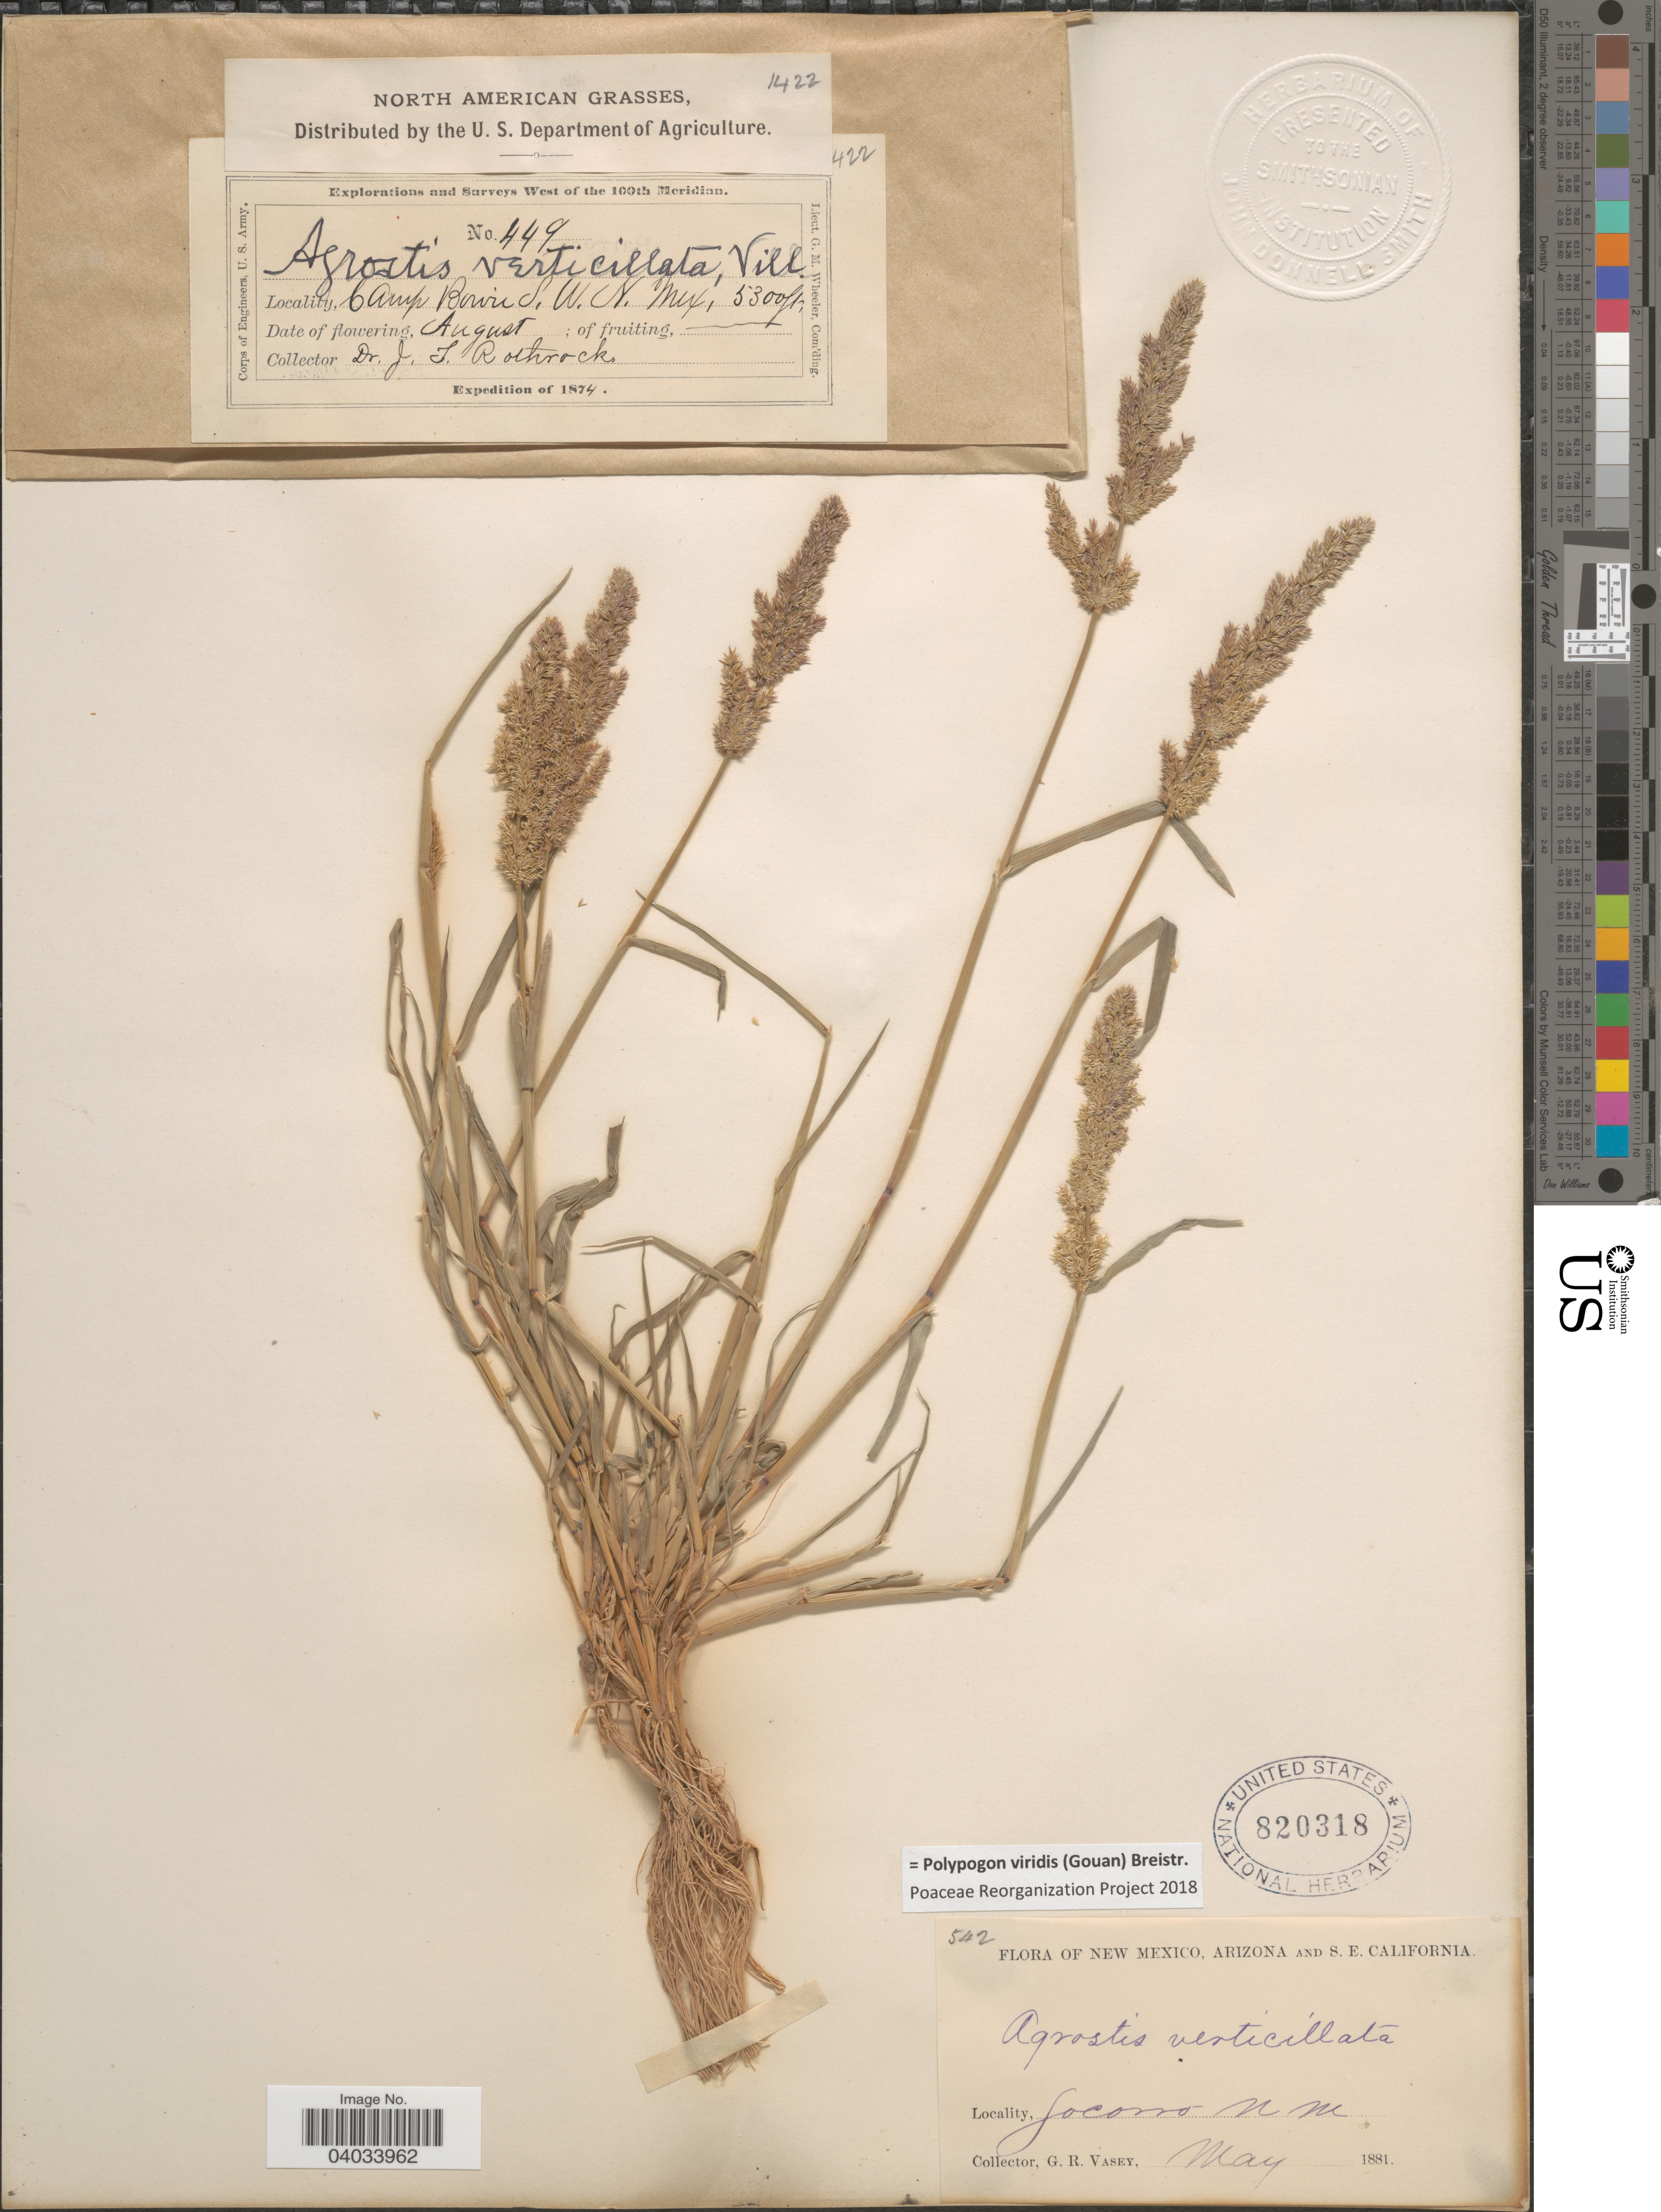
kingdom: Plantae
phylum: Tracheophyta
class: Liliopsida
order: Poales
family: Poaceae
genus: Polypogon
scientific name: Polypogon viridis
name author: (Gouan) Breistroffer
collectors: G. R. Vasey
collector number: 542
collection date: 1881-05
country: United States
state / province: New Mexico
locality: Socorro.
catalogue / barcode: US 820318